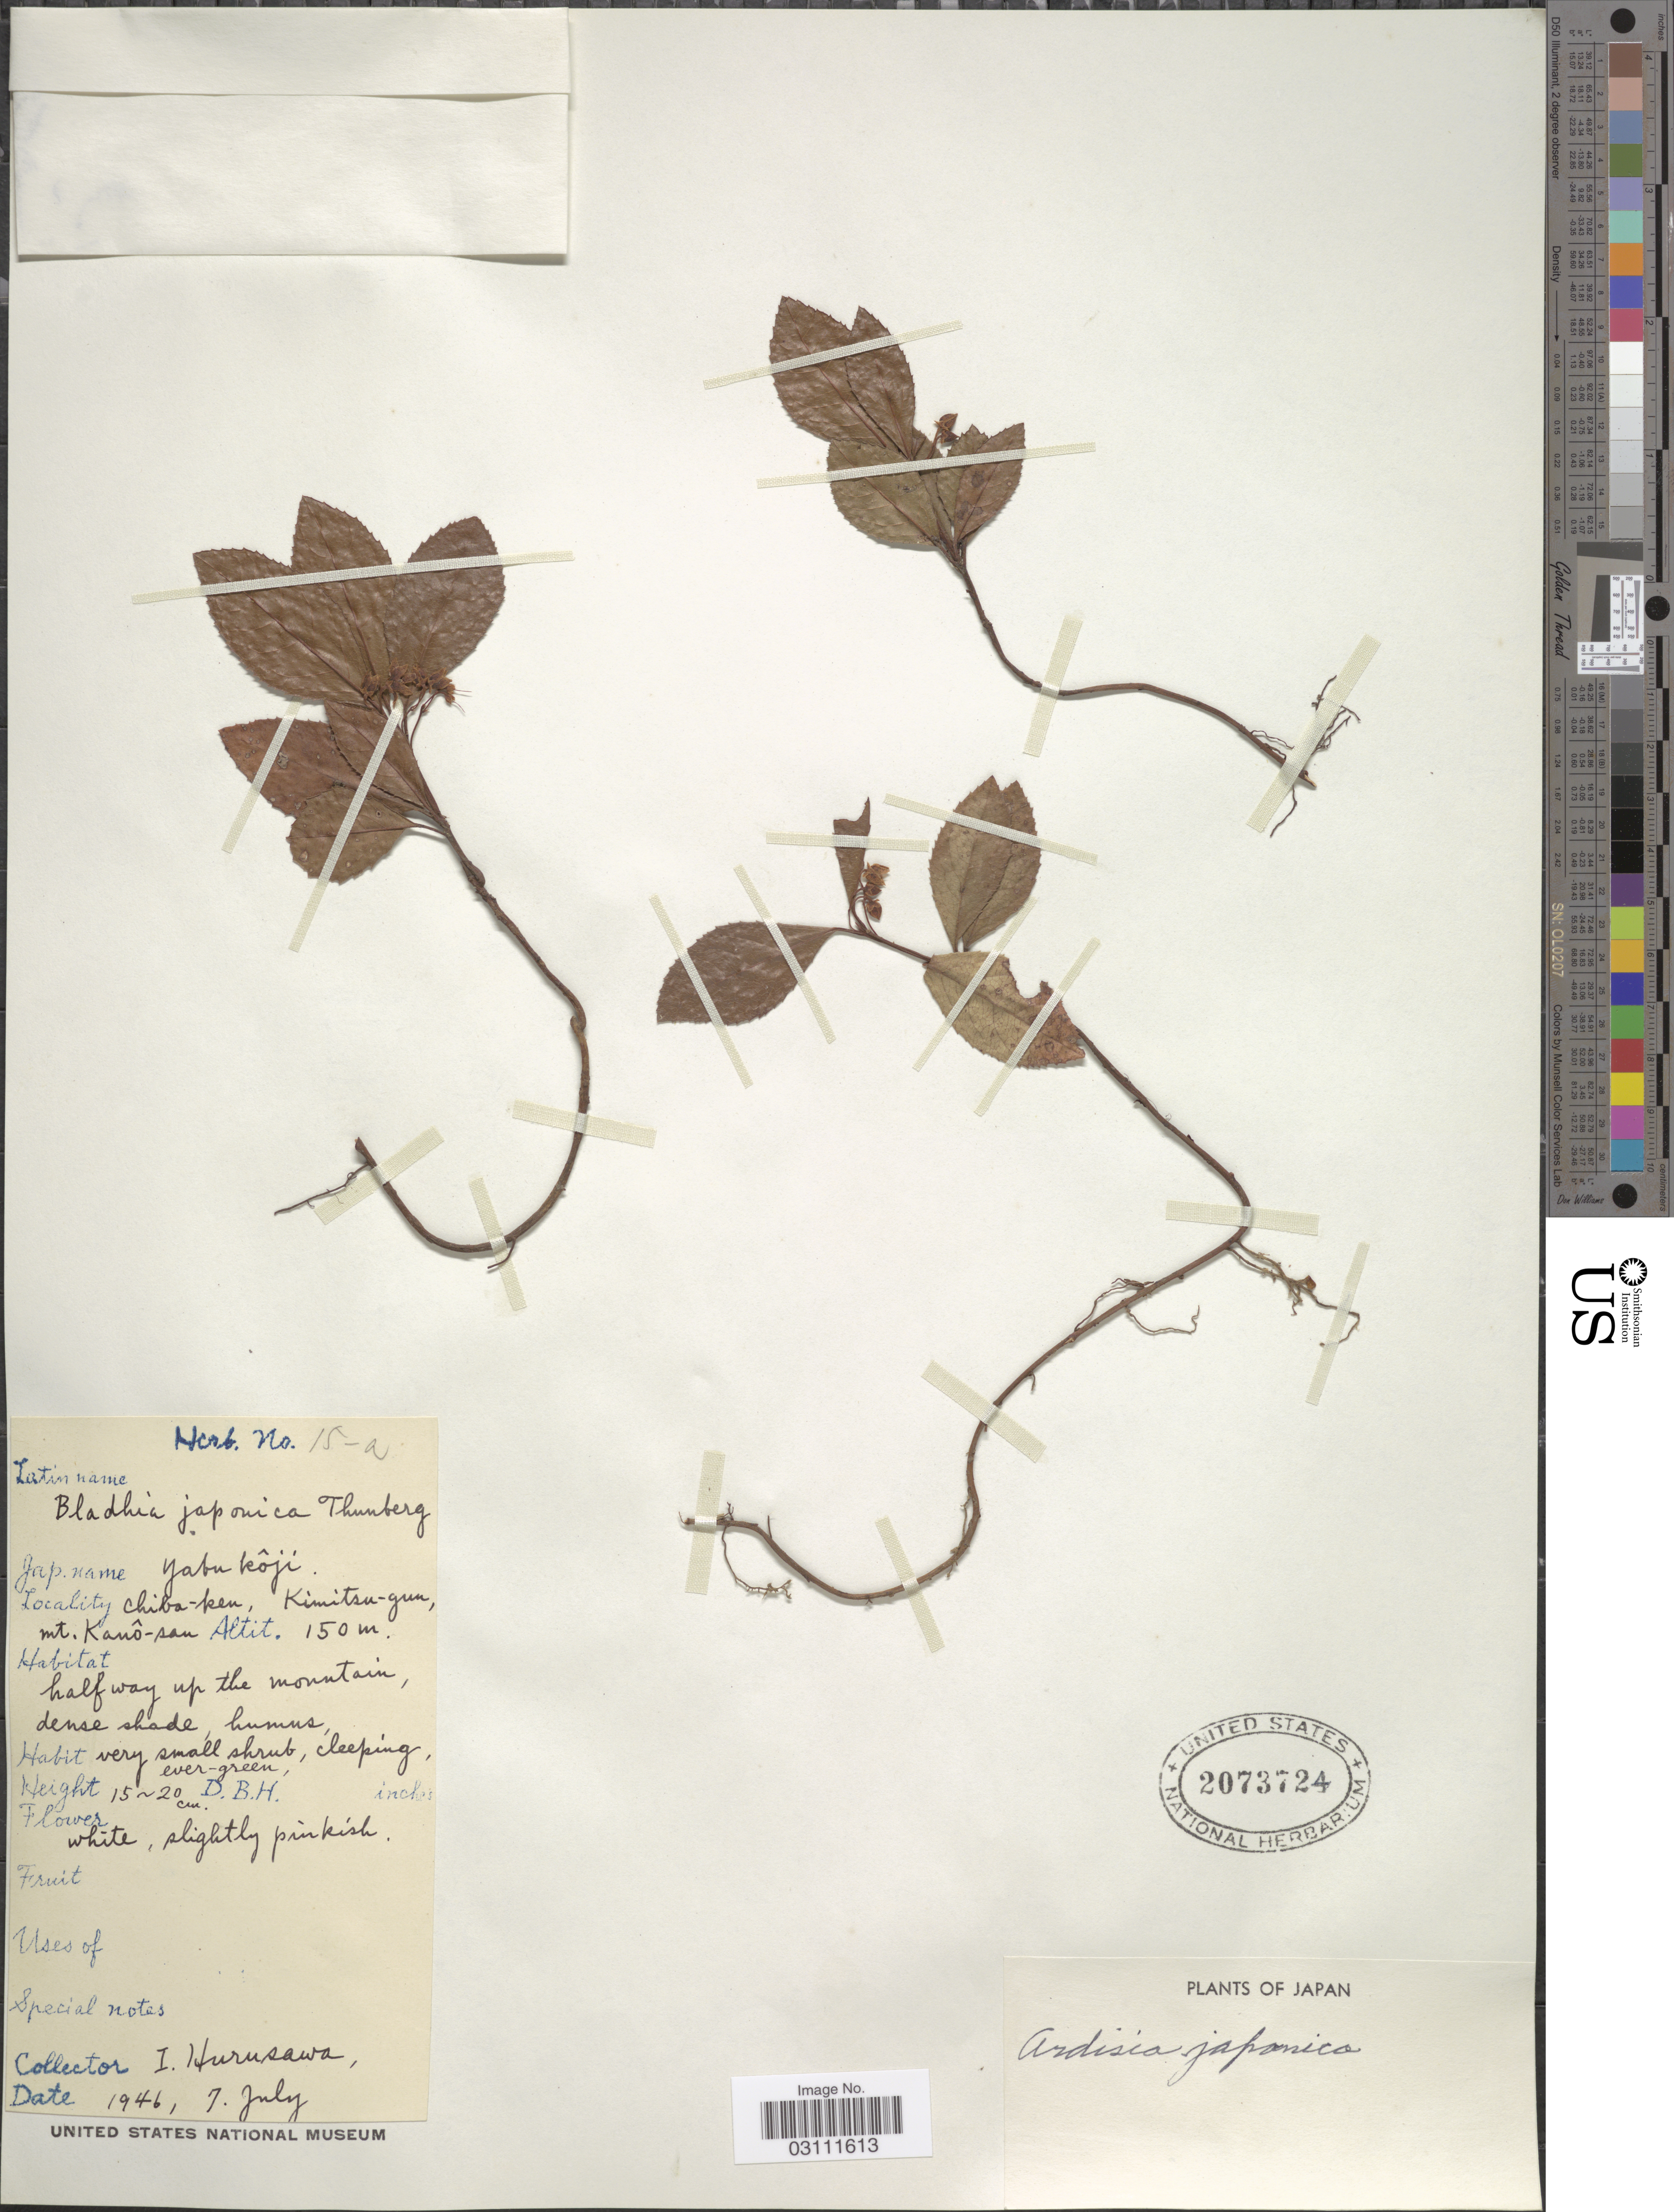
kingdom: Plantae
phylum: Tracheophyta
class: Magnoliopsida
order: Ericales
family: Primulaceae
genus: Ardisia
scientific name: Ardisia japonica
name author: (Thunb.) Blume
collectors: I. Hurusawa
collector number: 15-a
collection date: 1946-07-07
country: Japan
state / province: Tiba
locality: Chiba-ken, Kimitsu-gun, mt. Kanô-san.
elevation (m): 150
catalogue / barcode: US 2073724